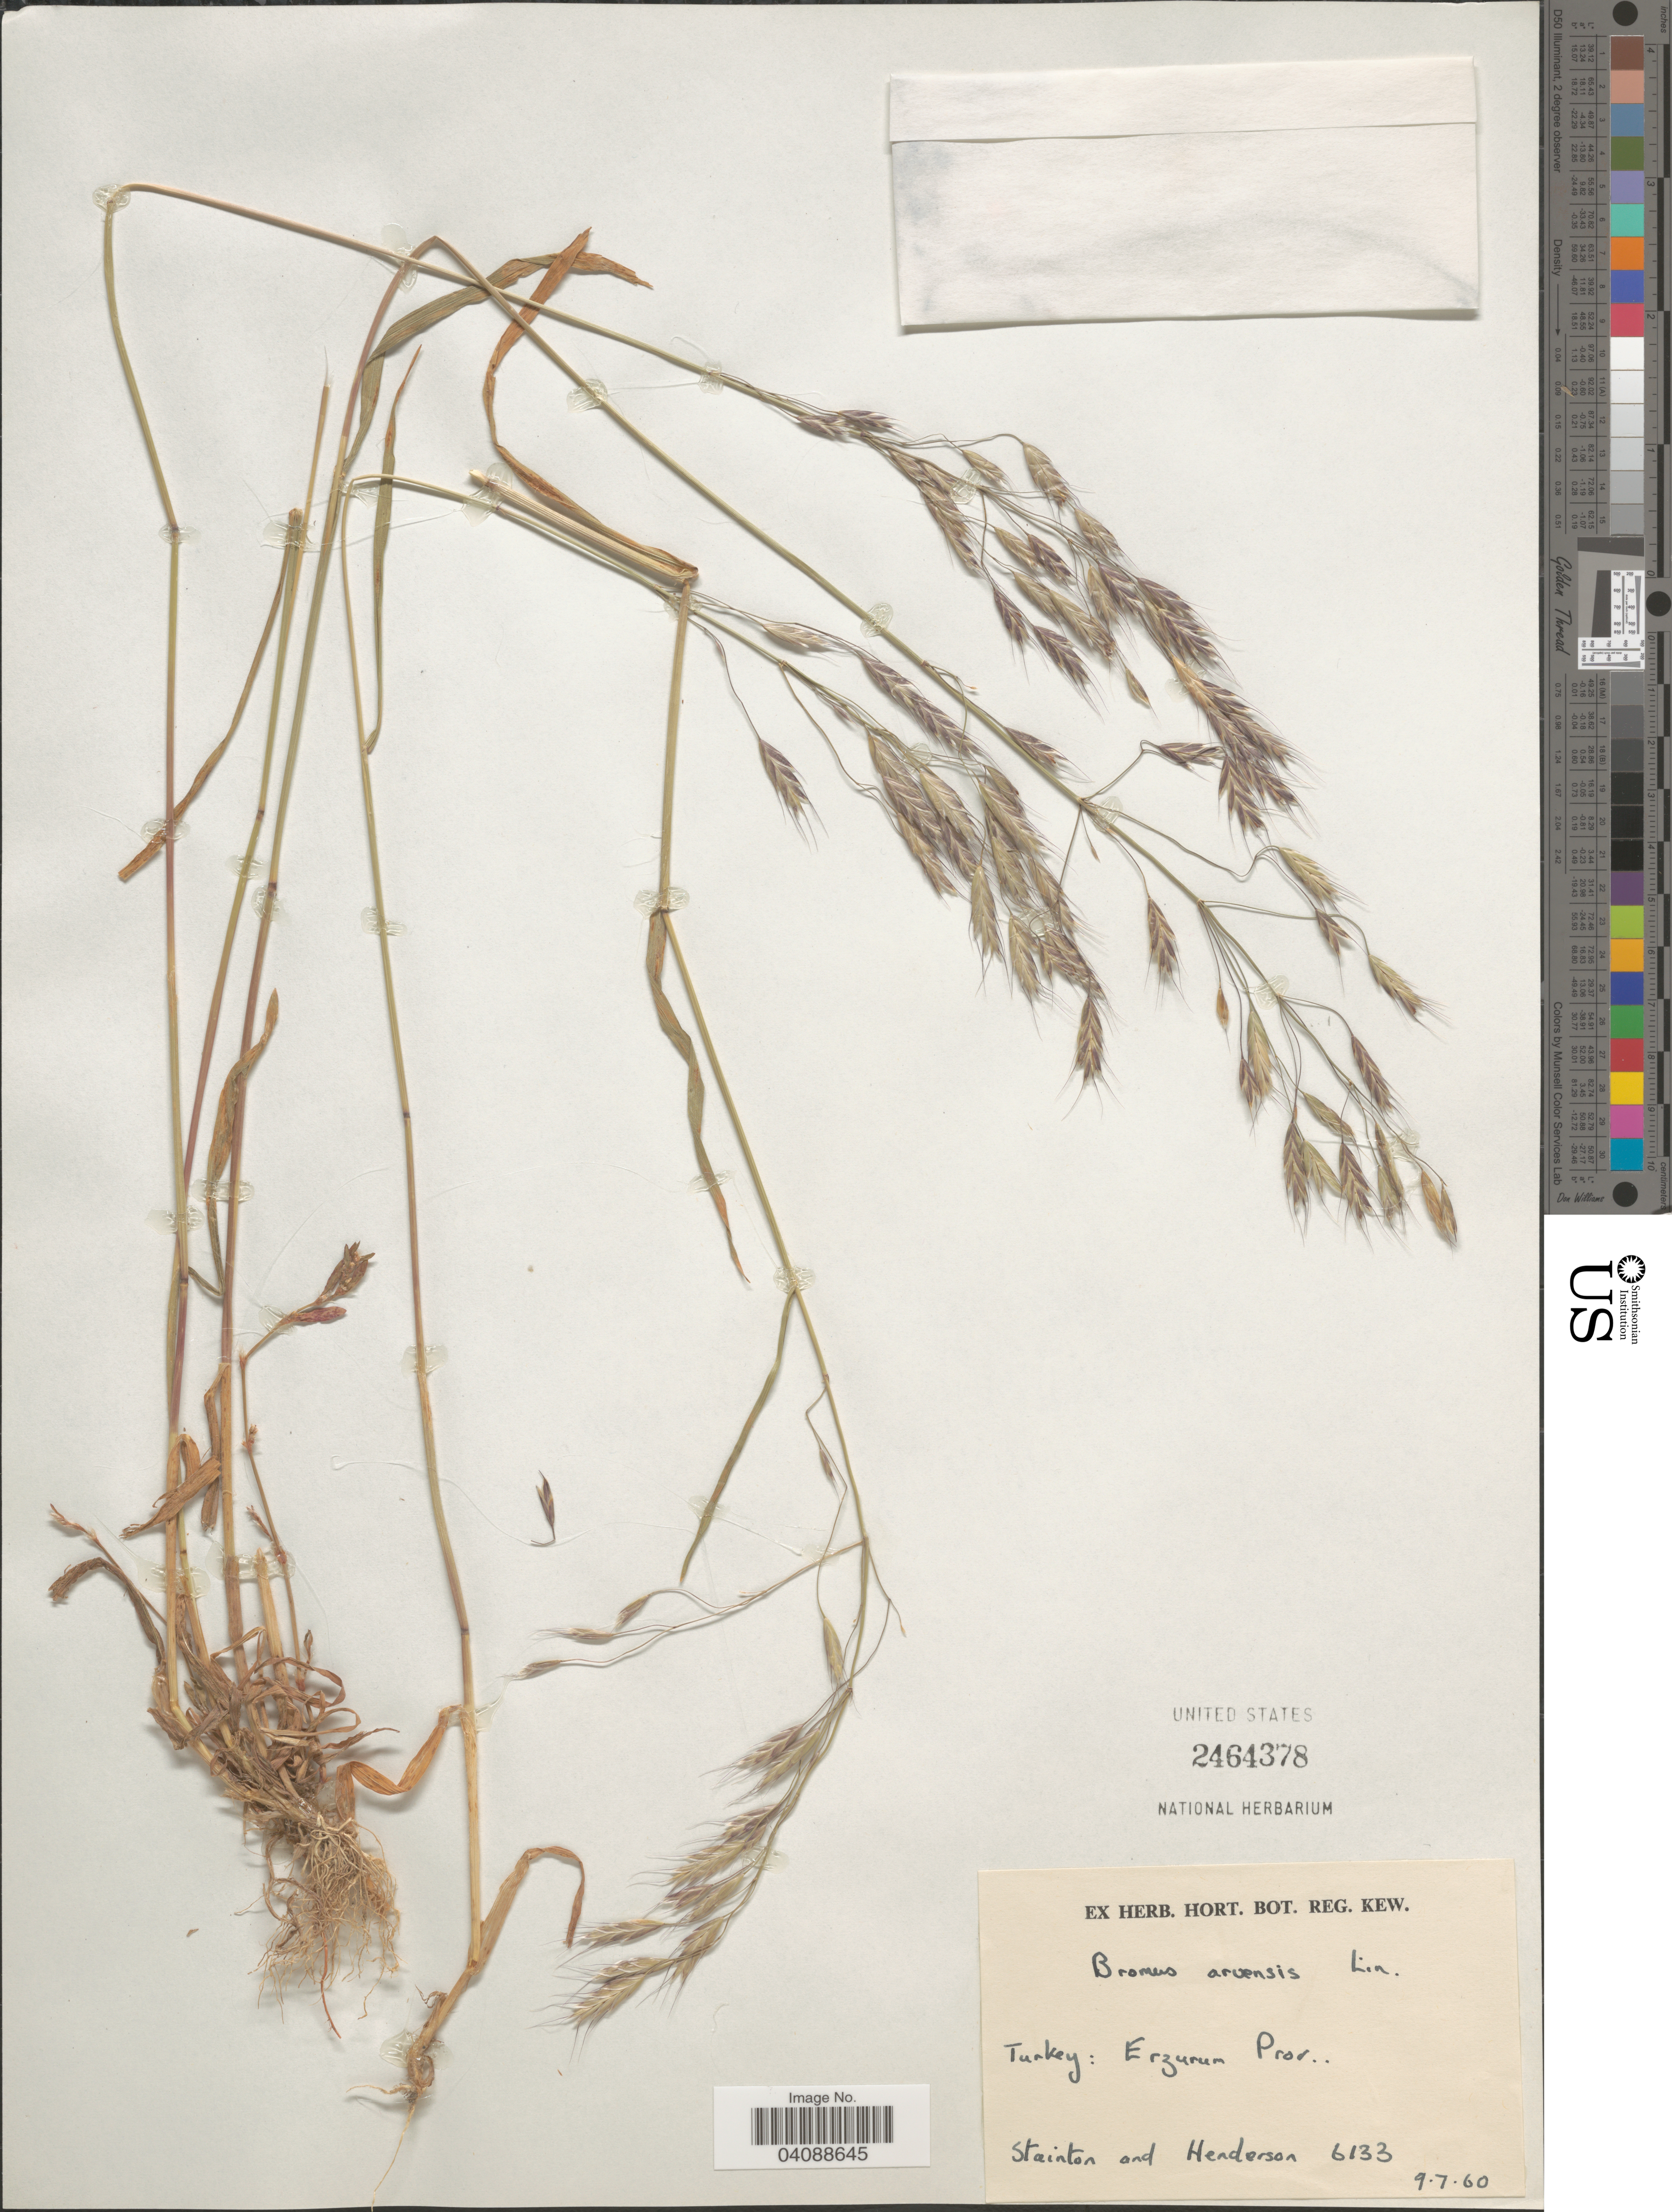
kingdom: Plantae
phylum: Tracheophyta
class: Liliopsida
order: Poales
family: Poaceae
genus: Bromus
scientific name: Bromus arvensis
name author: L.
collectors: -. Stainton & -. Henderson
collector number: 6133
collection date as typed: Transcribed d/m/y: 9/7/60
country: Turkey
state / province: Erzurum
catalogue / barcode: US 2464378